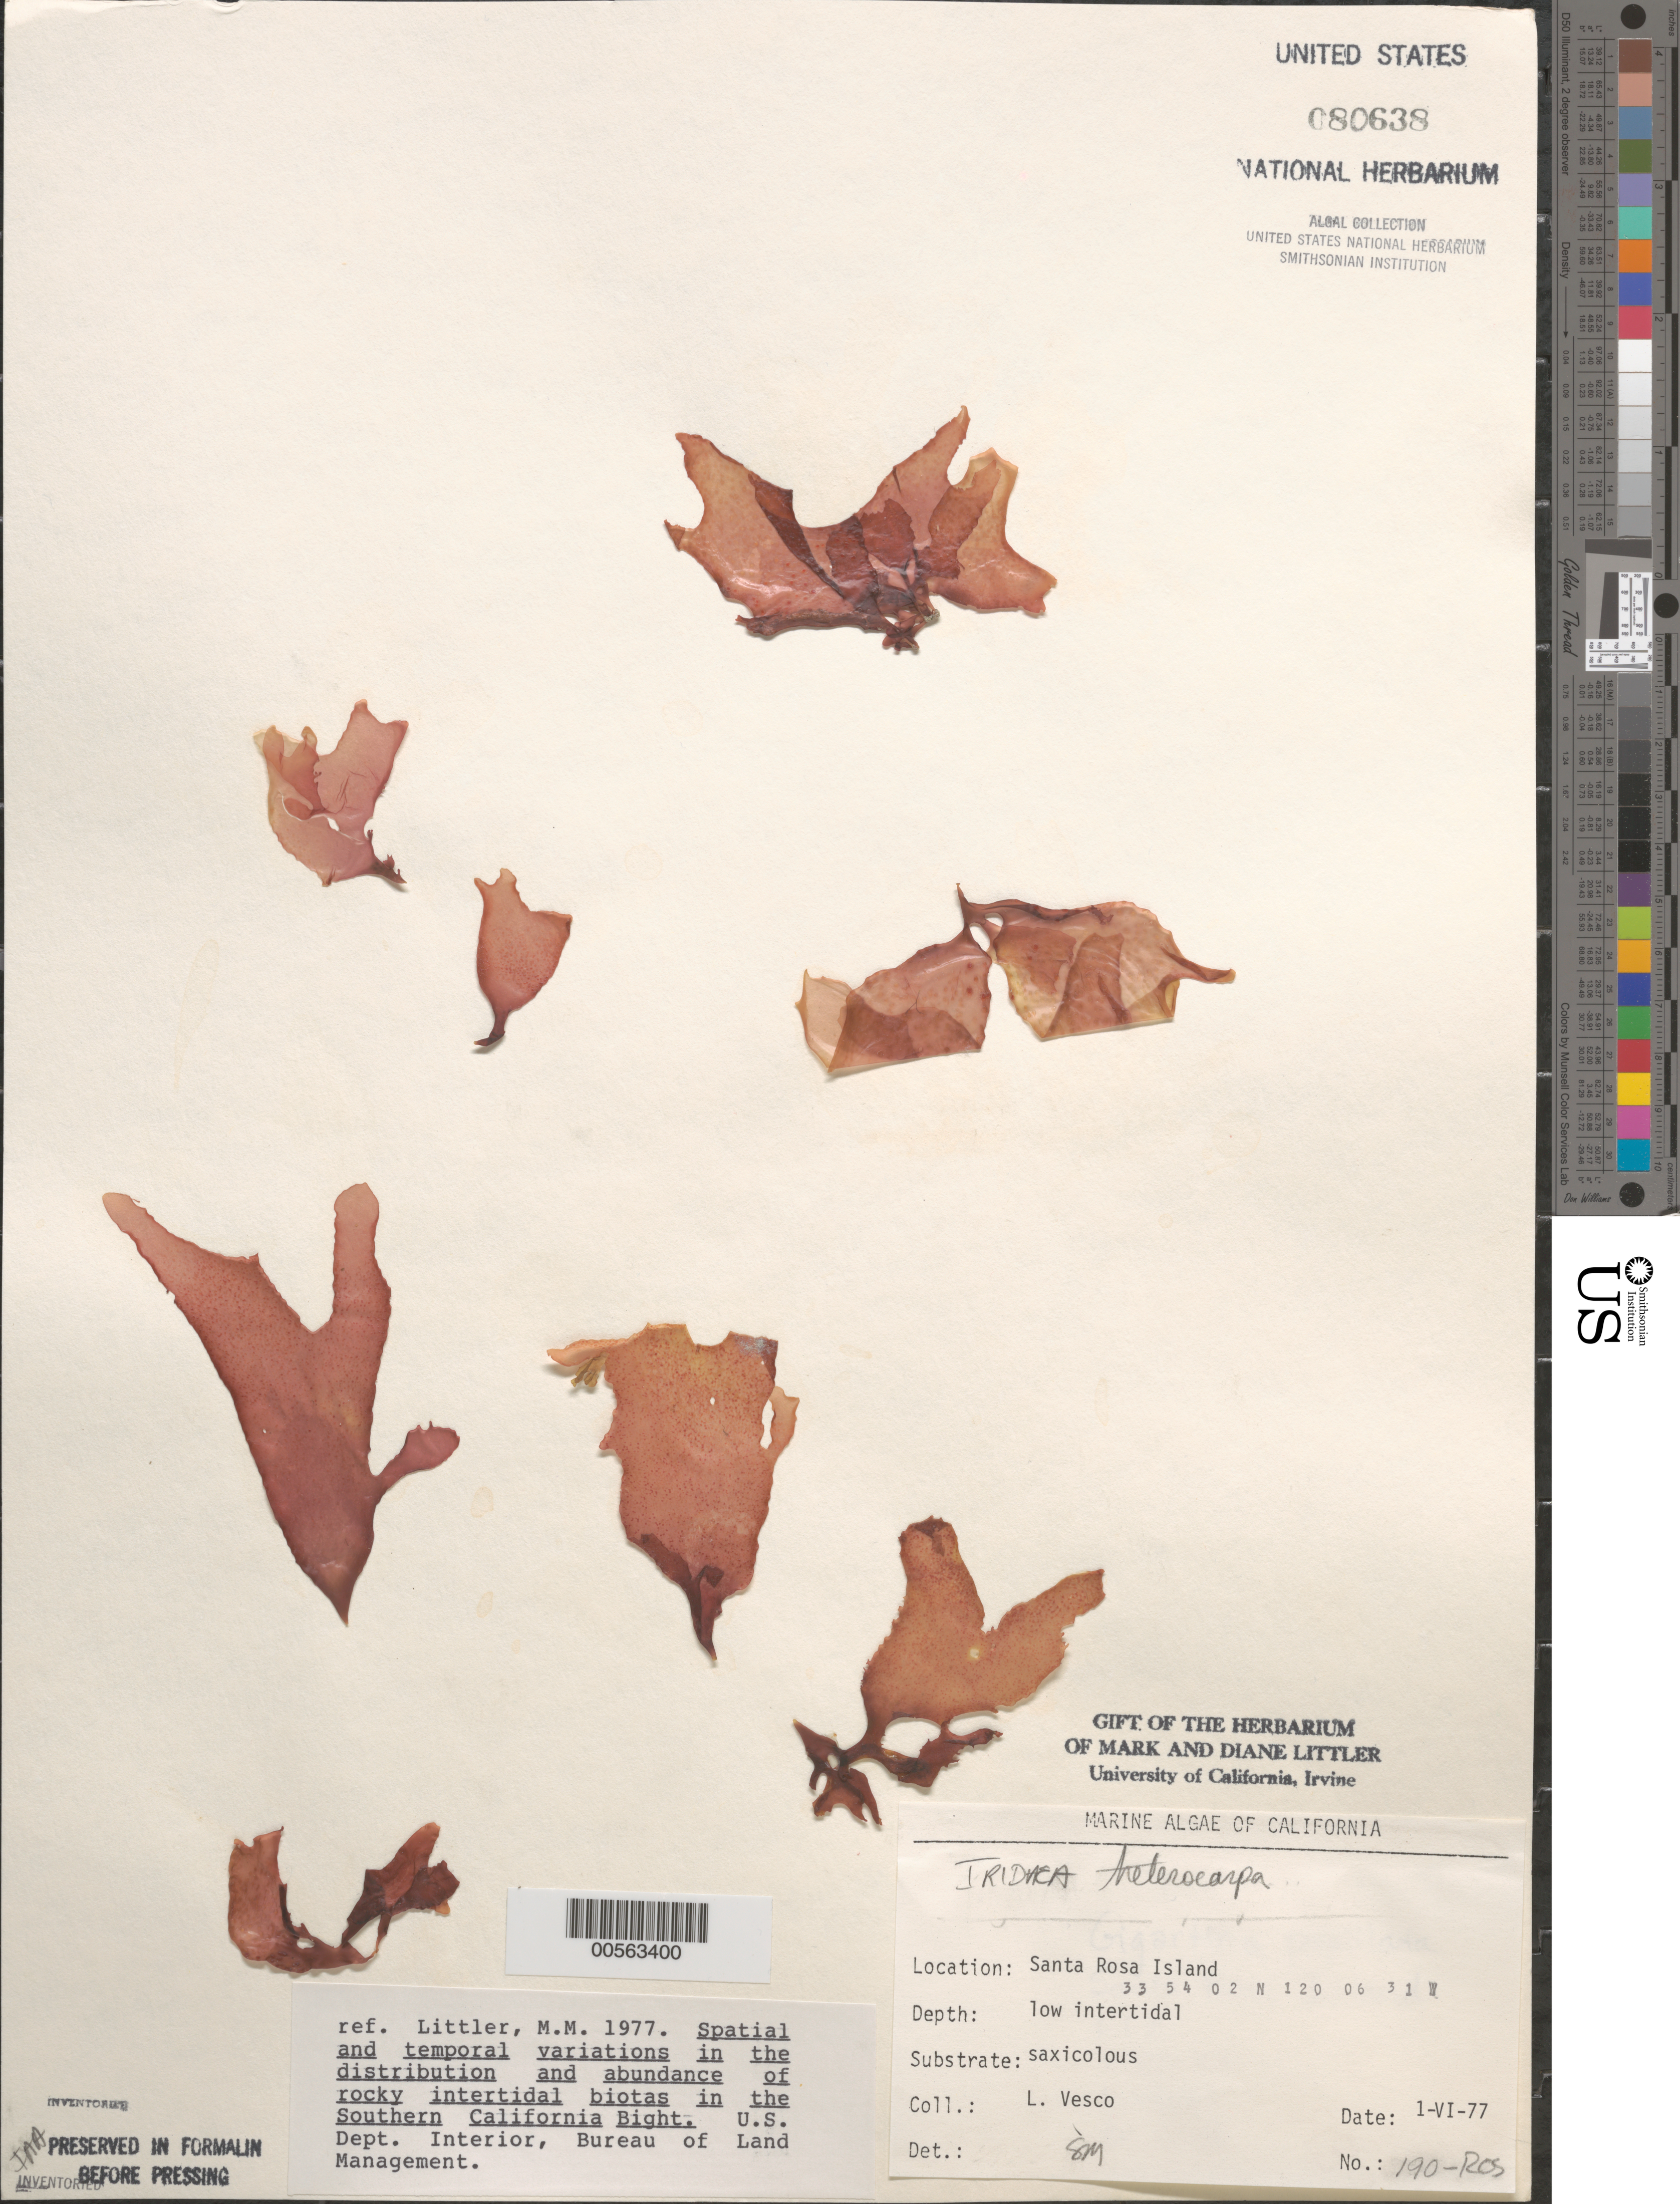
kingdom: Plantae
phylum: Rhodophyta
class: Florideophyceae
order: Gigartinales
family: Gigartinaceae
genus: Chondrus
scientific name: Chondrus crispus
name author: Stackh.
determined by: Algae name updating Project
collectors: L. Vesco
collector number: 190-ROS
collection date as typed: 01 Jun 1977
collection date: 1977-06-01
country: United States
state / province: California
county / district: Santa Barbara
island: Santa Rosa Island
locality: Johnson's Lee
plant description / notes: BLM-SOCALBIGHT Rocky Intertidal Survey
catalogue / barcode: US 80638